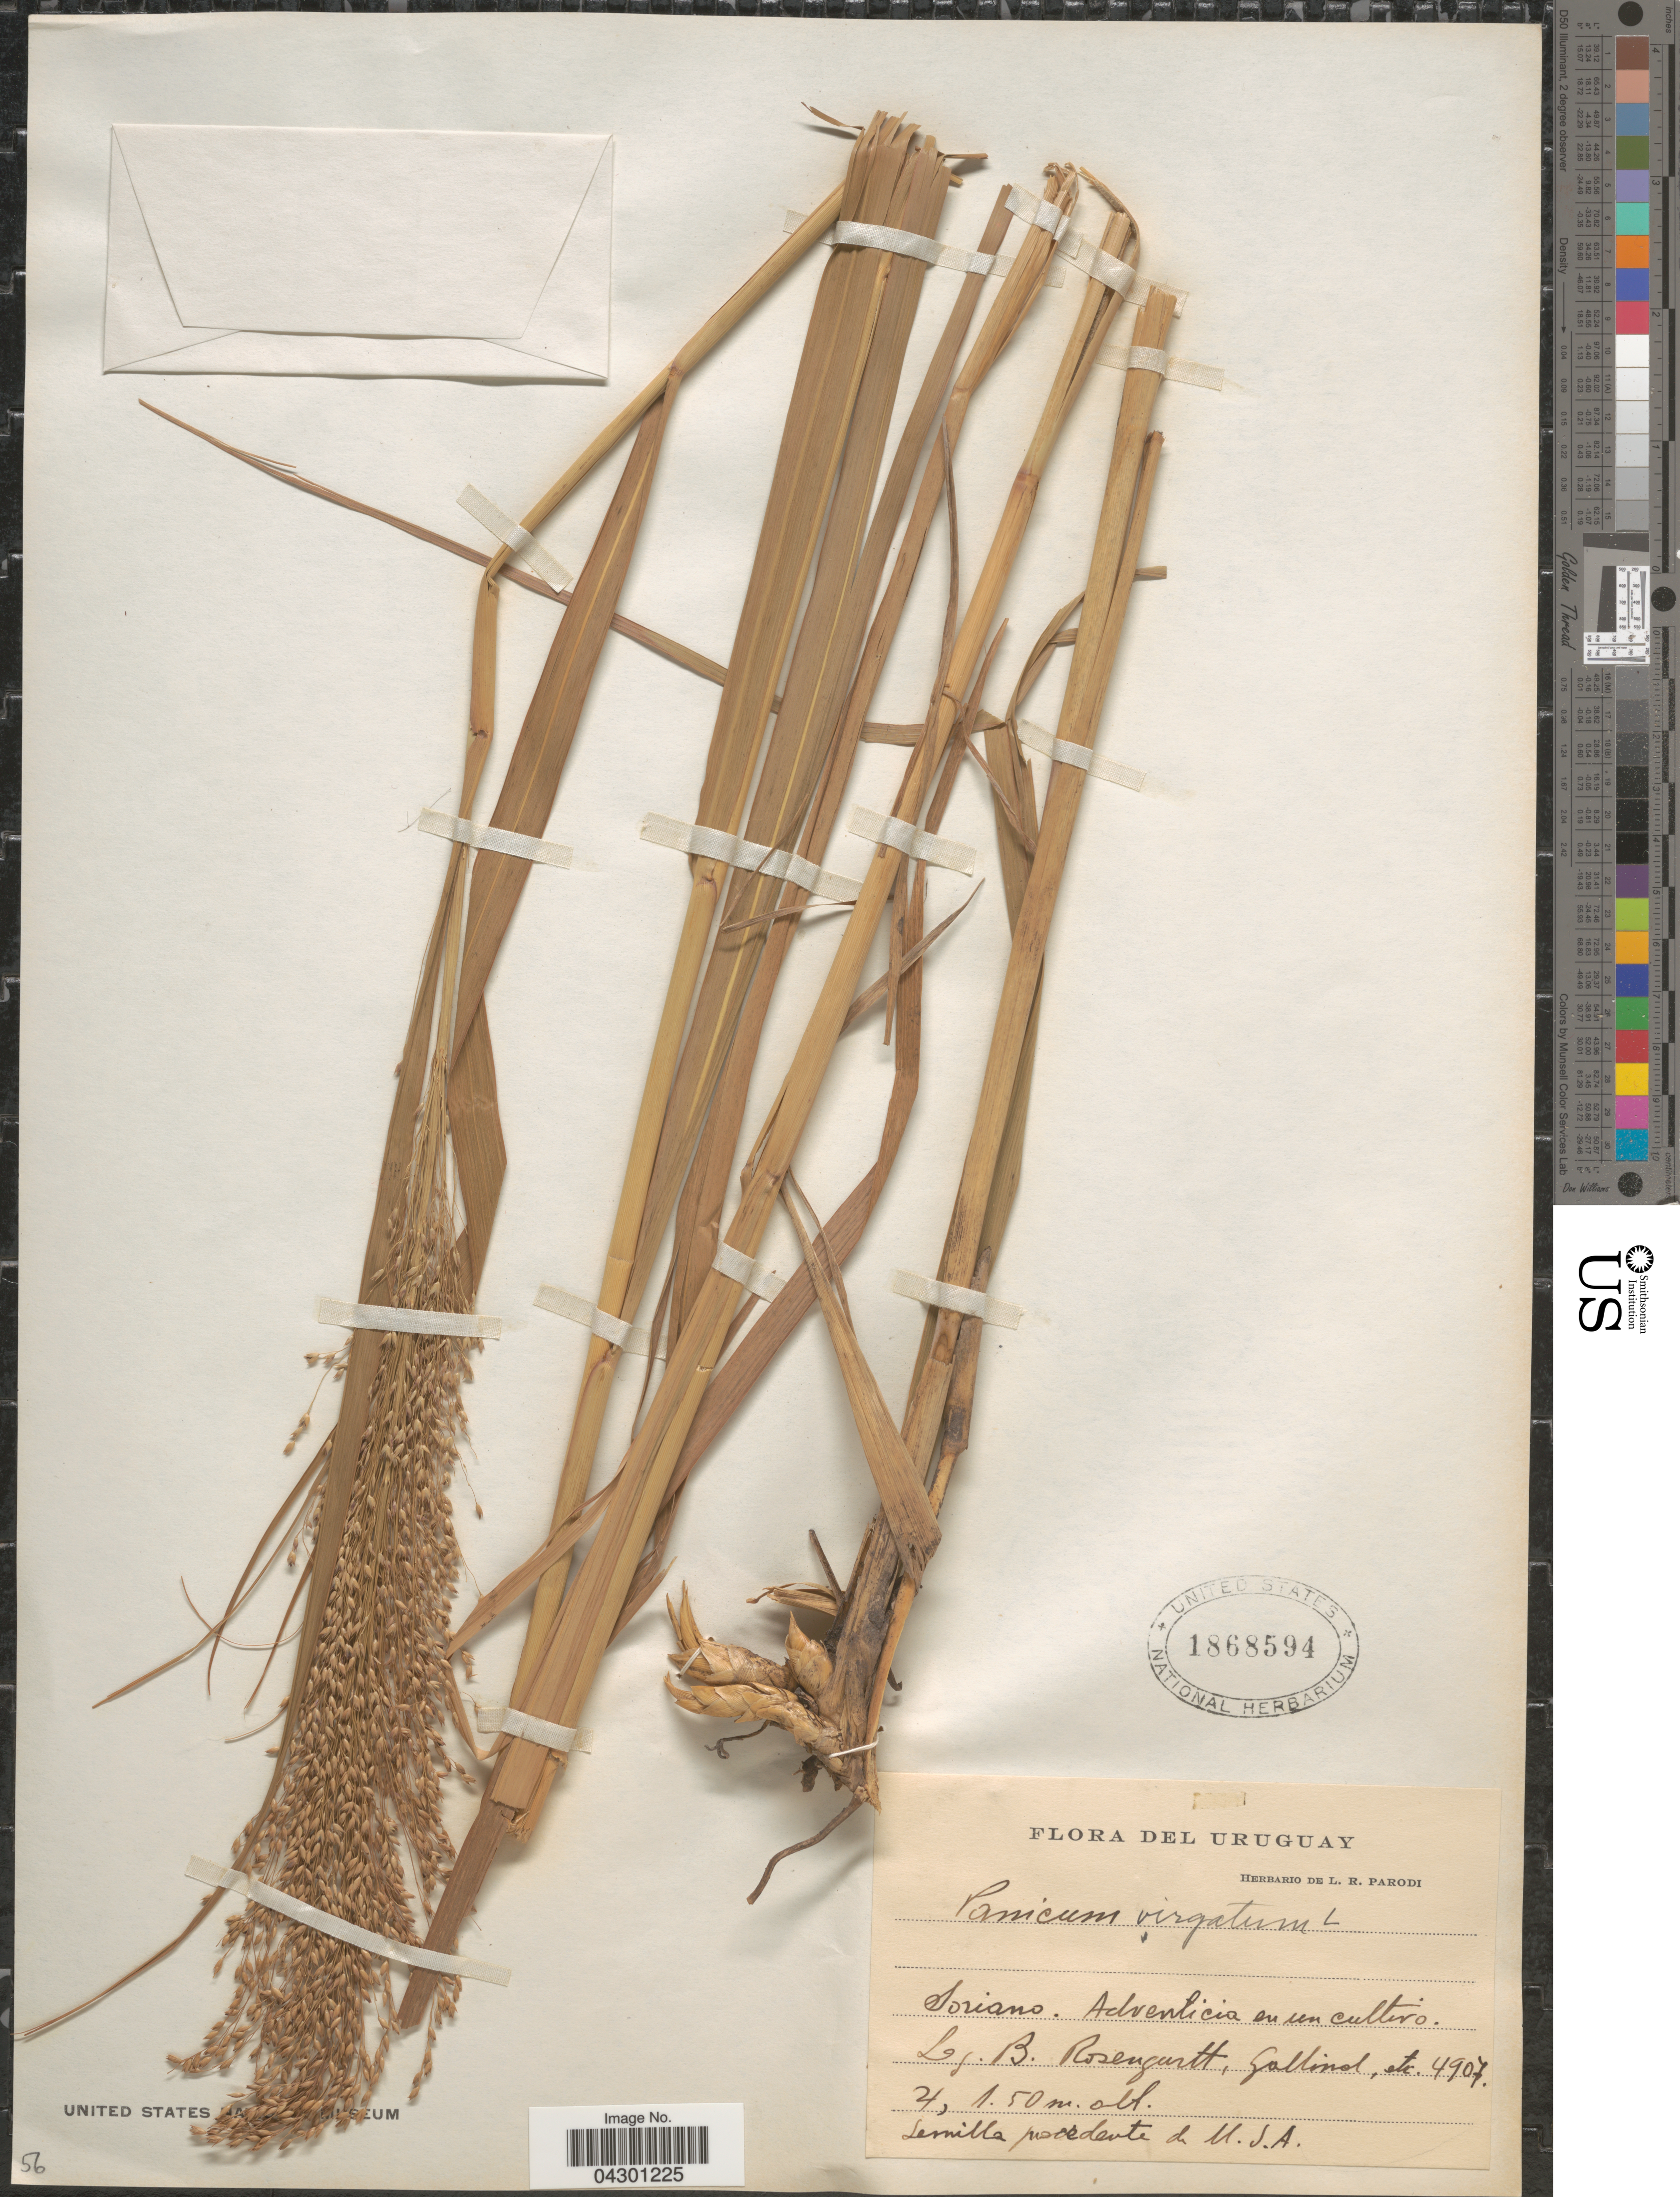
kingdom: Plantae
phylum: Tracheophyta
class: Liliopsida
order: Poales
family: Poaceae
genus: Panicum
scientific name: Panicum virgatum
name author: L.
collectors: B. Rosengurtt, -. Gallinal & et al.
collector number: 4907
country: Uruguay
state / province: Soriano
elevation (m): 1.5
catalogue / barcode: US 1868594